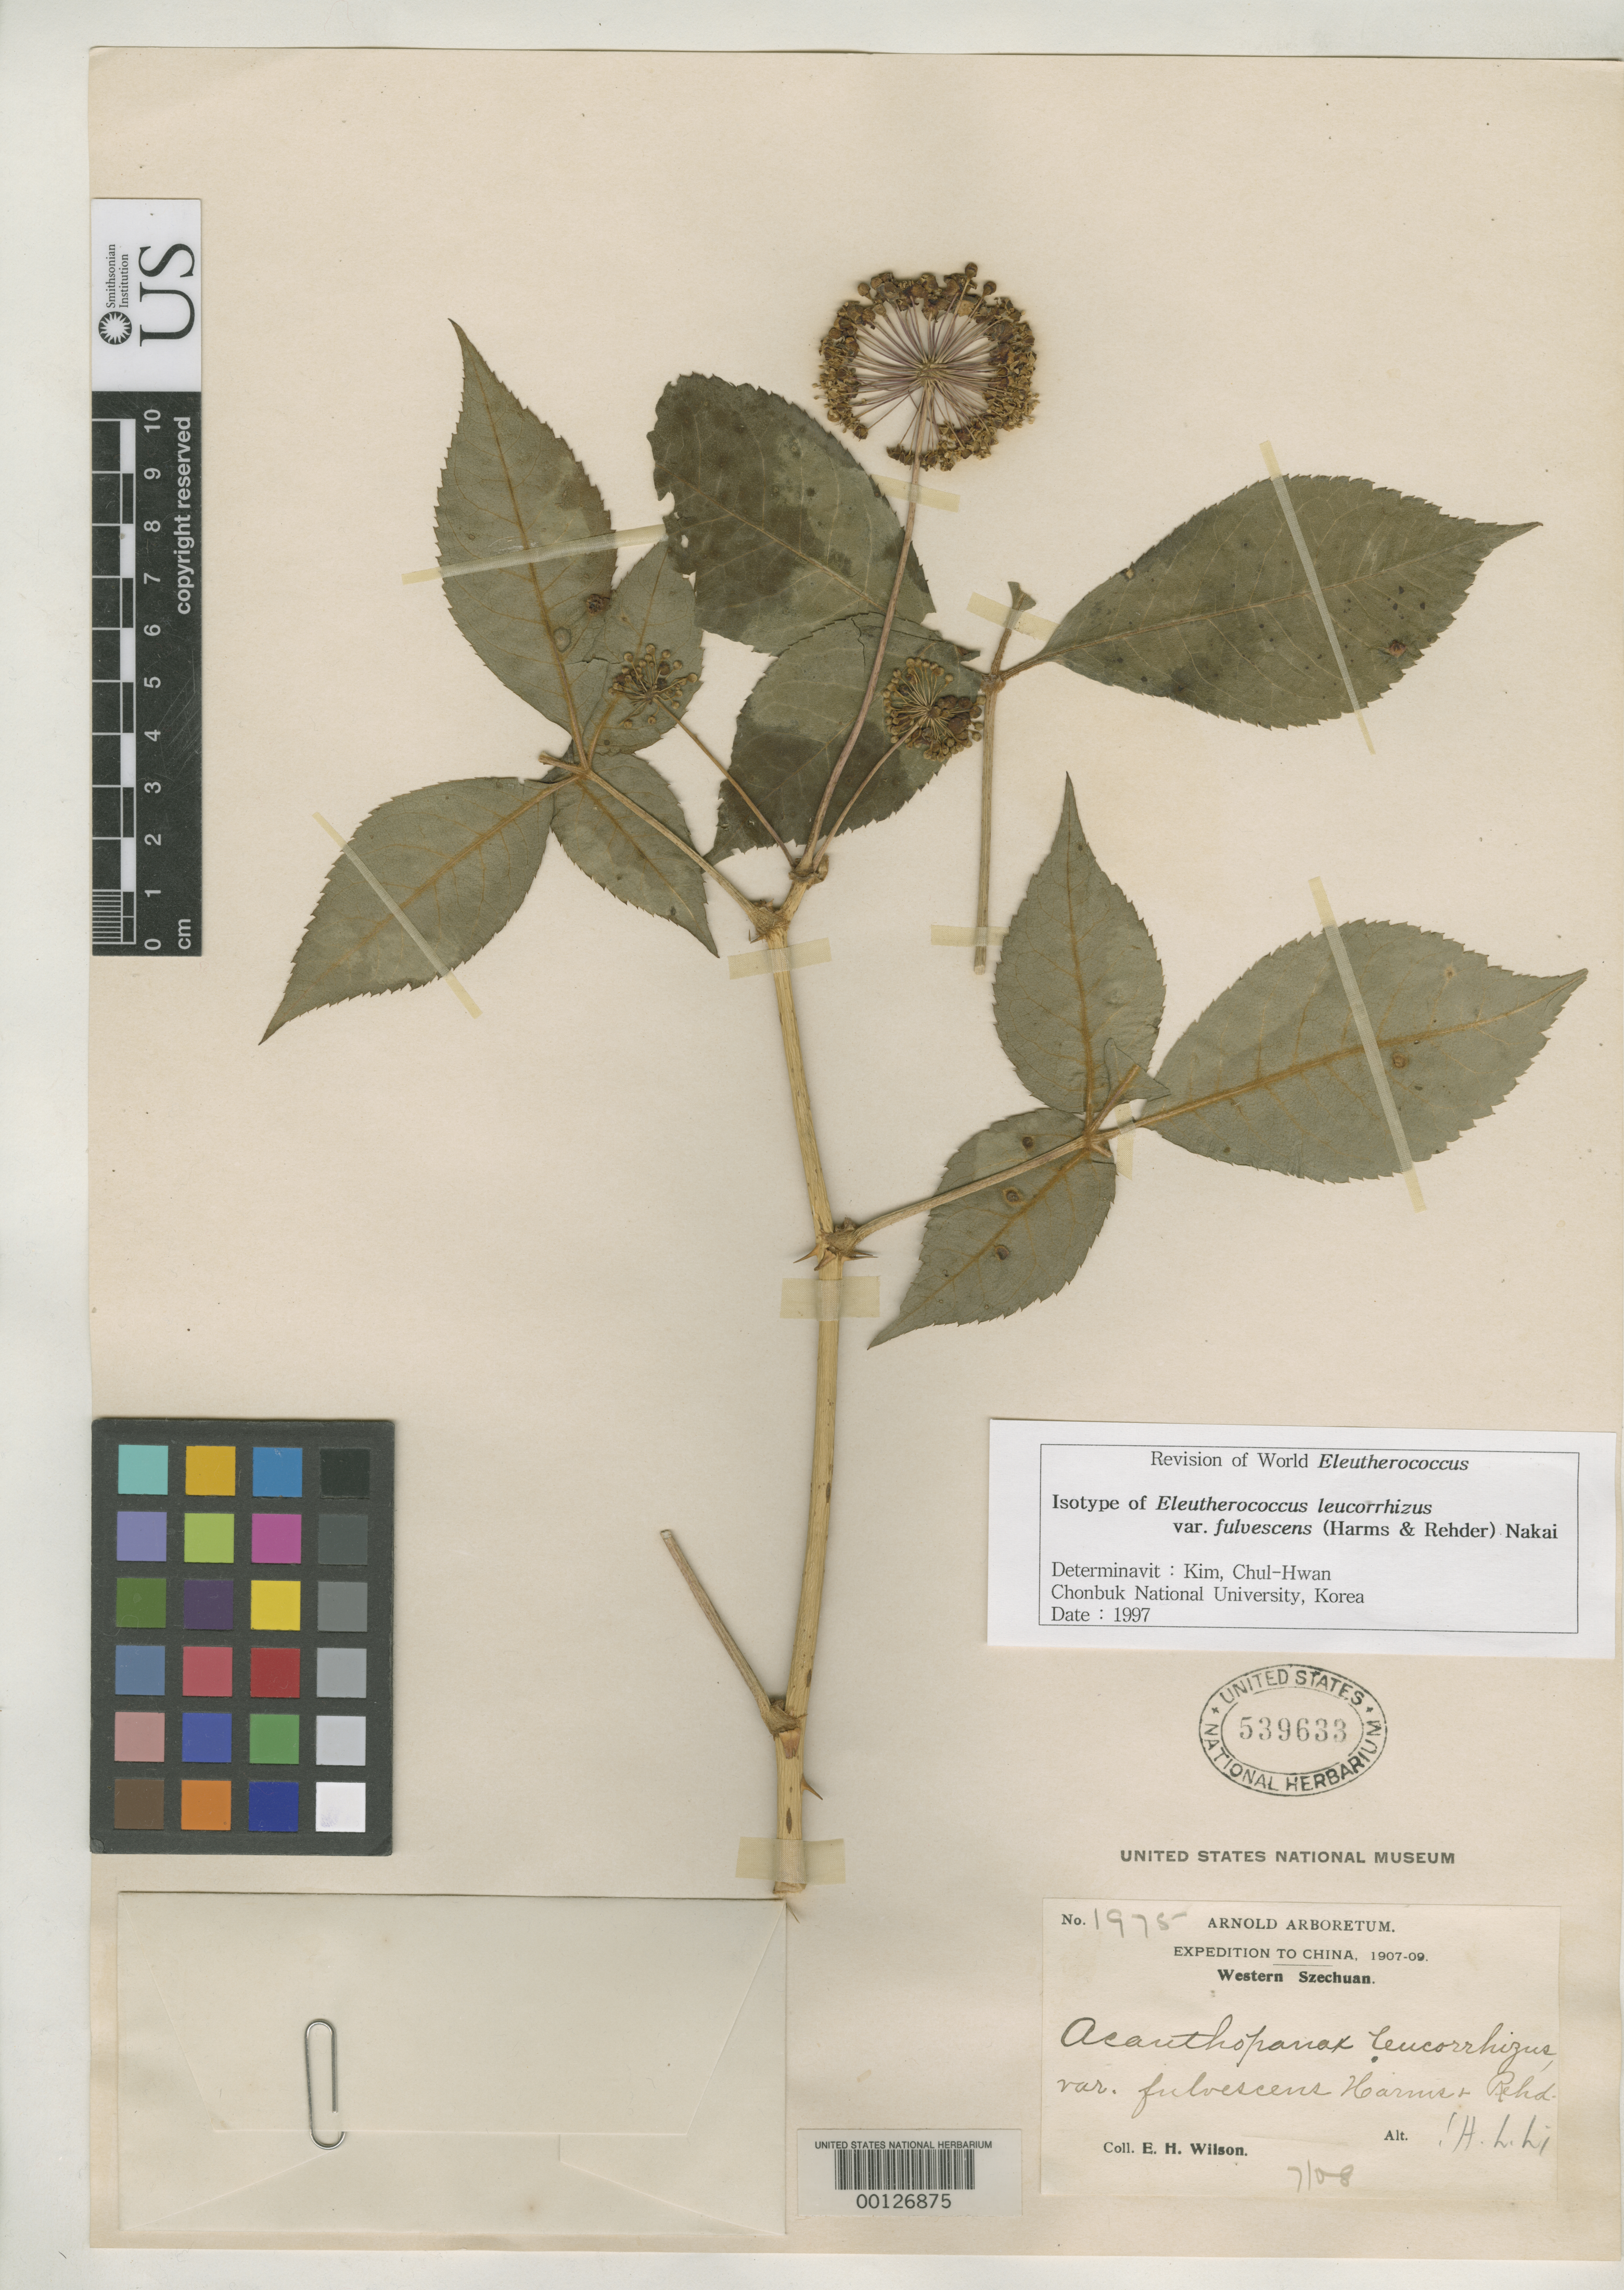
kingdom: Plantae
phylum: Tracheophyta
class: Magnoliopsida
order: Apiales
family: Araliaceae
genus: Acanthopanax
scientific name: Acanthopanax leucorrhizus var. fulvescens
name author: Harms & Rehder in Sarg.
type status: Isotype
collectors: E. H. Wilson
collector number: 1975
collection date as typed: Jul 1900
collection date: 1900-07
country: China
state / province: Sichuan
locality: Wenchuan Hsien.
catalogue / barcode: US 539633